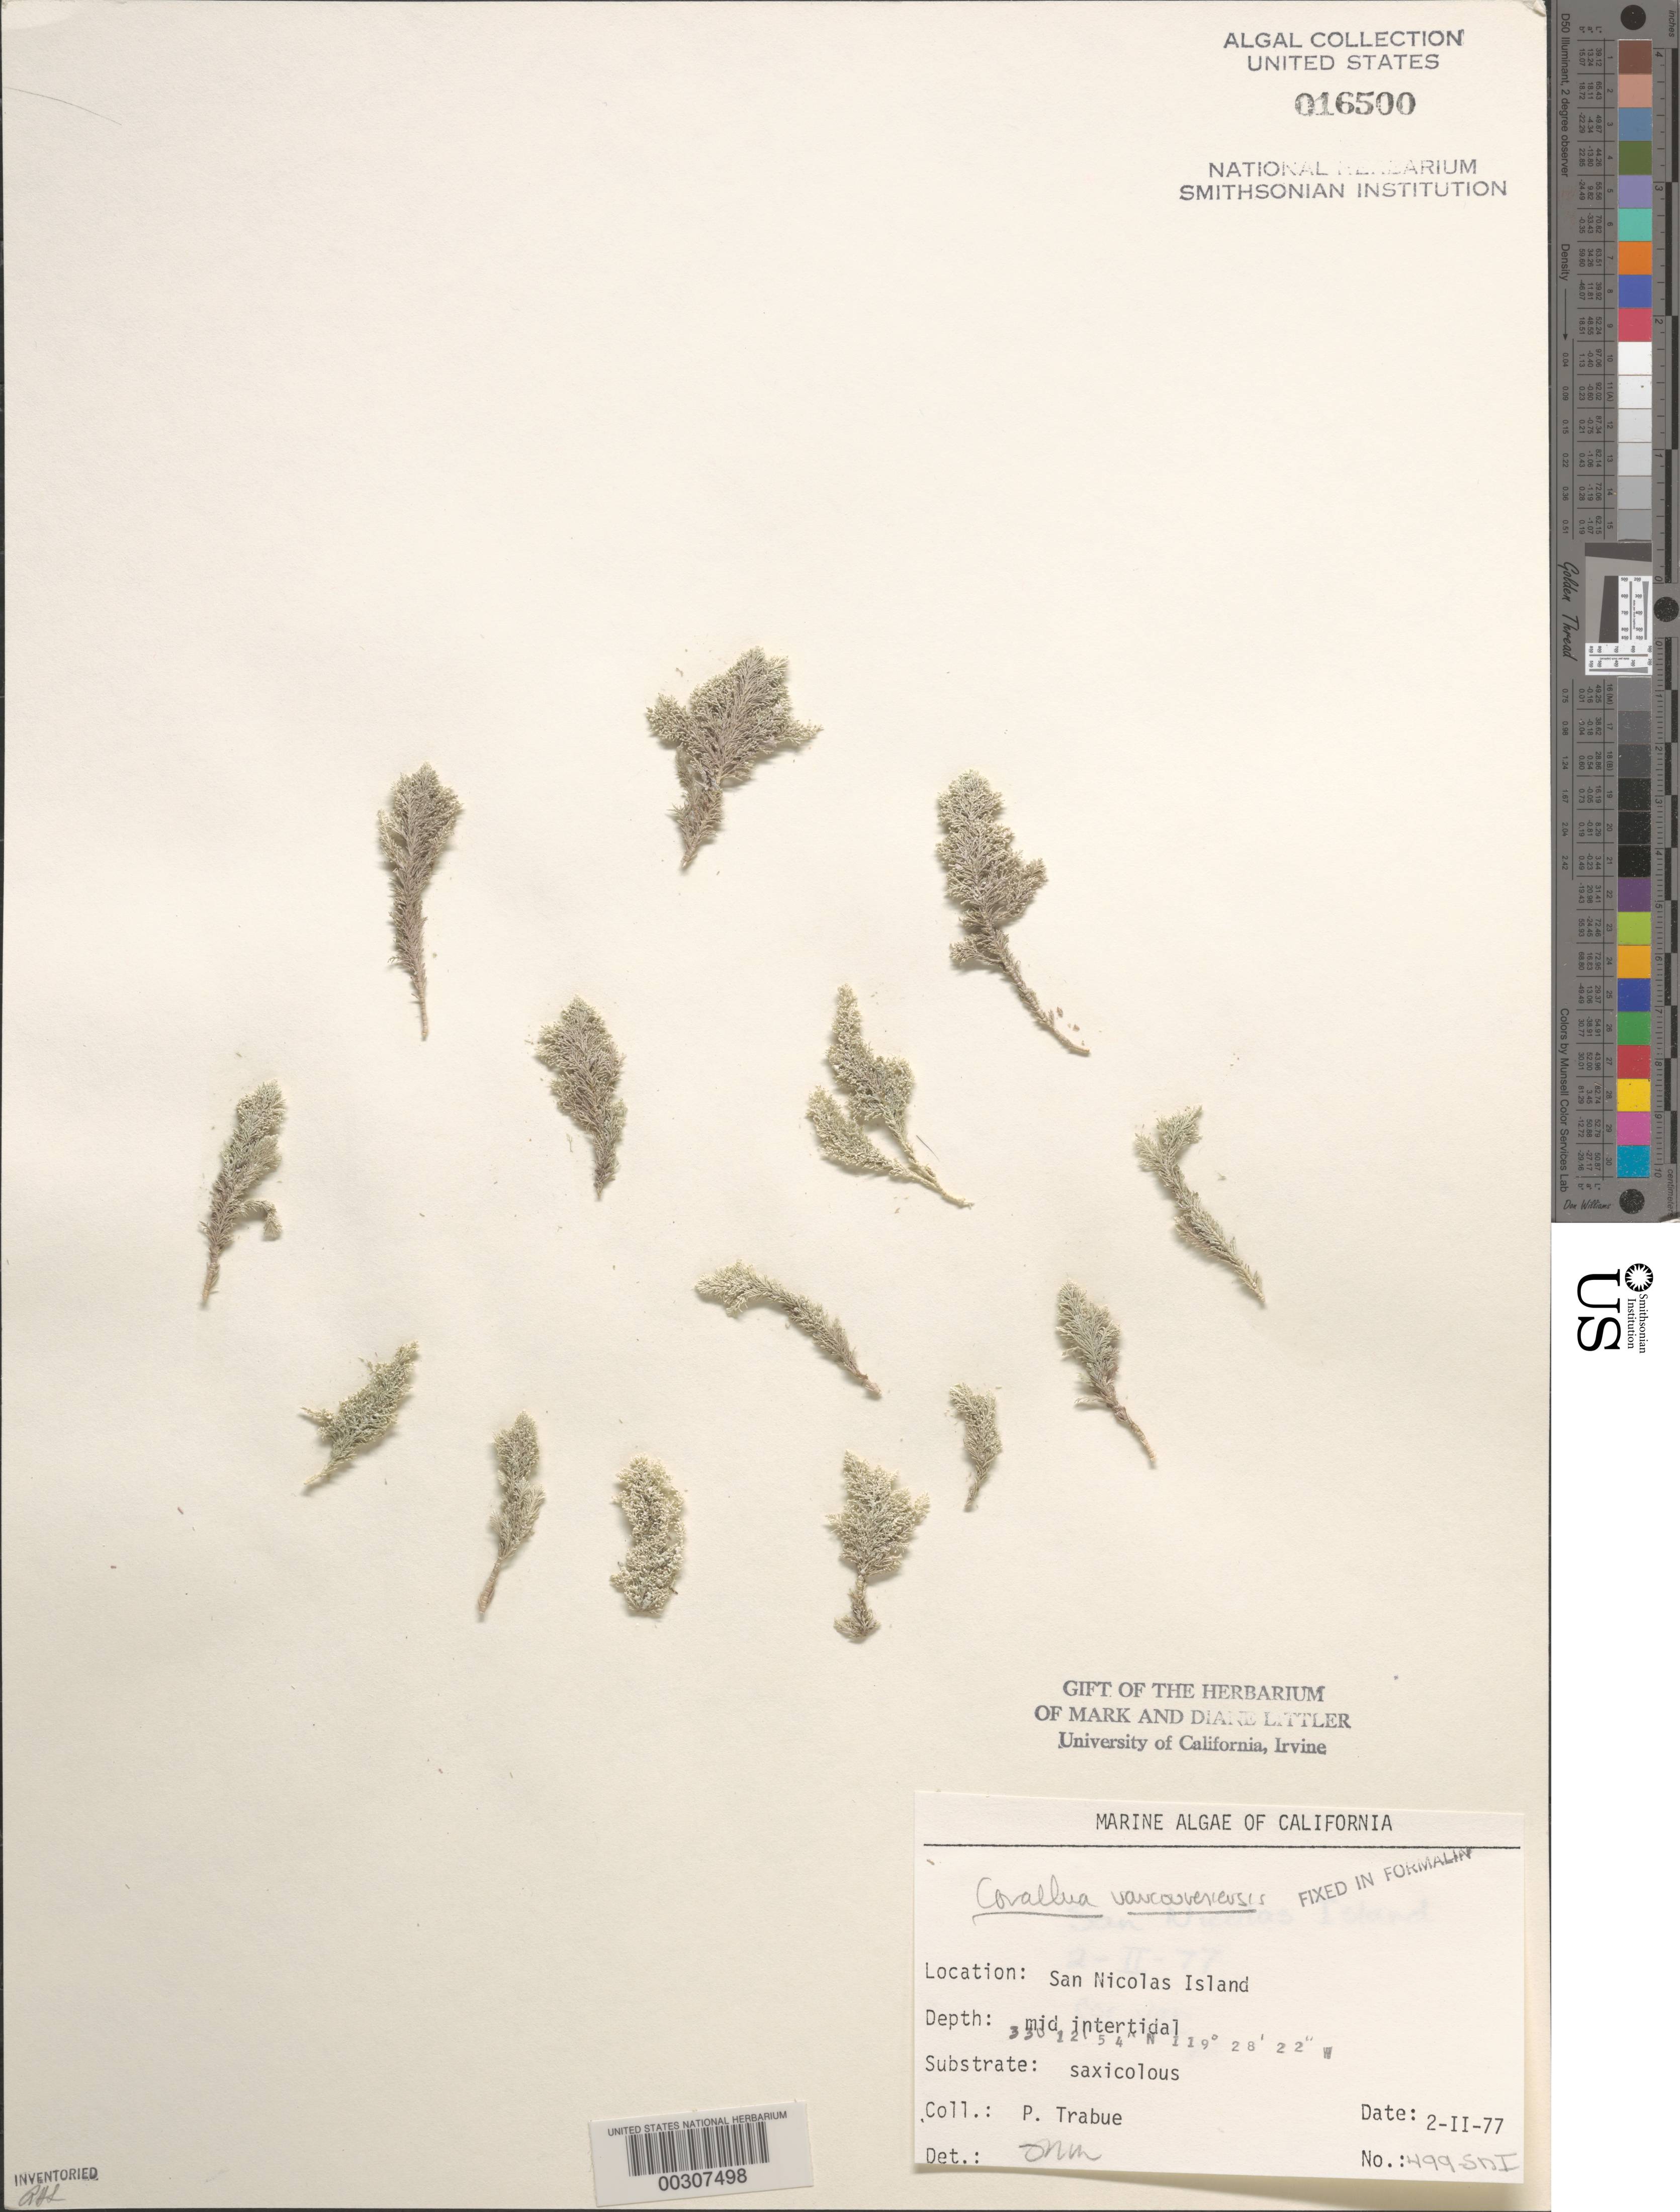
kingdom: Plantae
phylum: Rhodophyta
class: Florideophyceae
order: Corallinales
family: Corallinaceae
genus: Corallina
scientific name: Corallina vancouveriensis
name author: Yendo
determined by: Murray, S. N.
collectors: P. J. Trabue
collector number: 499-sni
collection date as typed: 02 Feb 1977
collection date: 1977-02-02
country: United States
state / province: California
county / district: Ventura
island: San Nicolas Island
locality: Dutch Harbor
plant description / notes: BLM-SOCALBIGHT Rocky Intertidal Survey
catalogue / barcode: US 16500